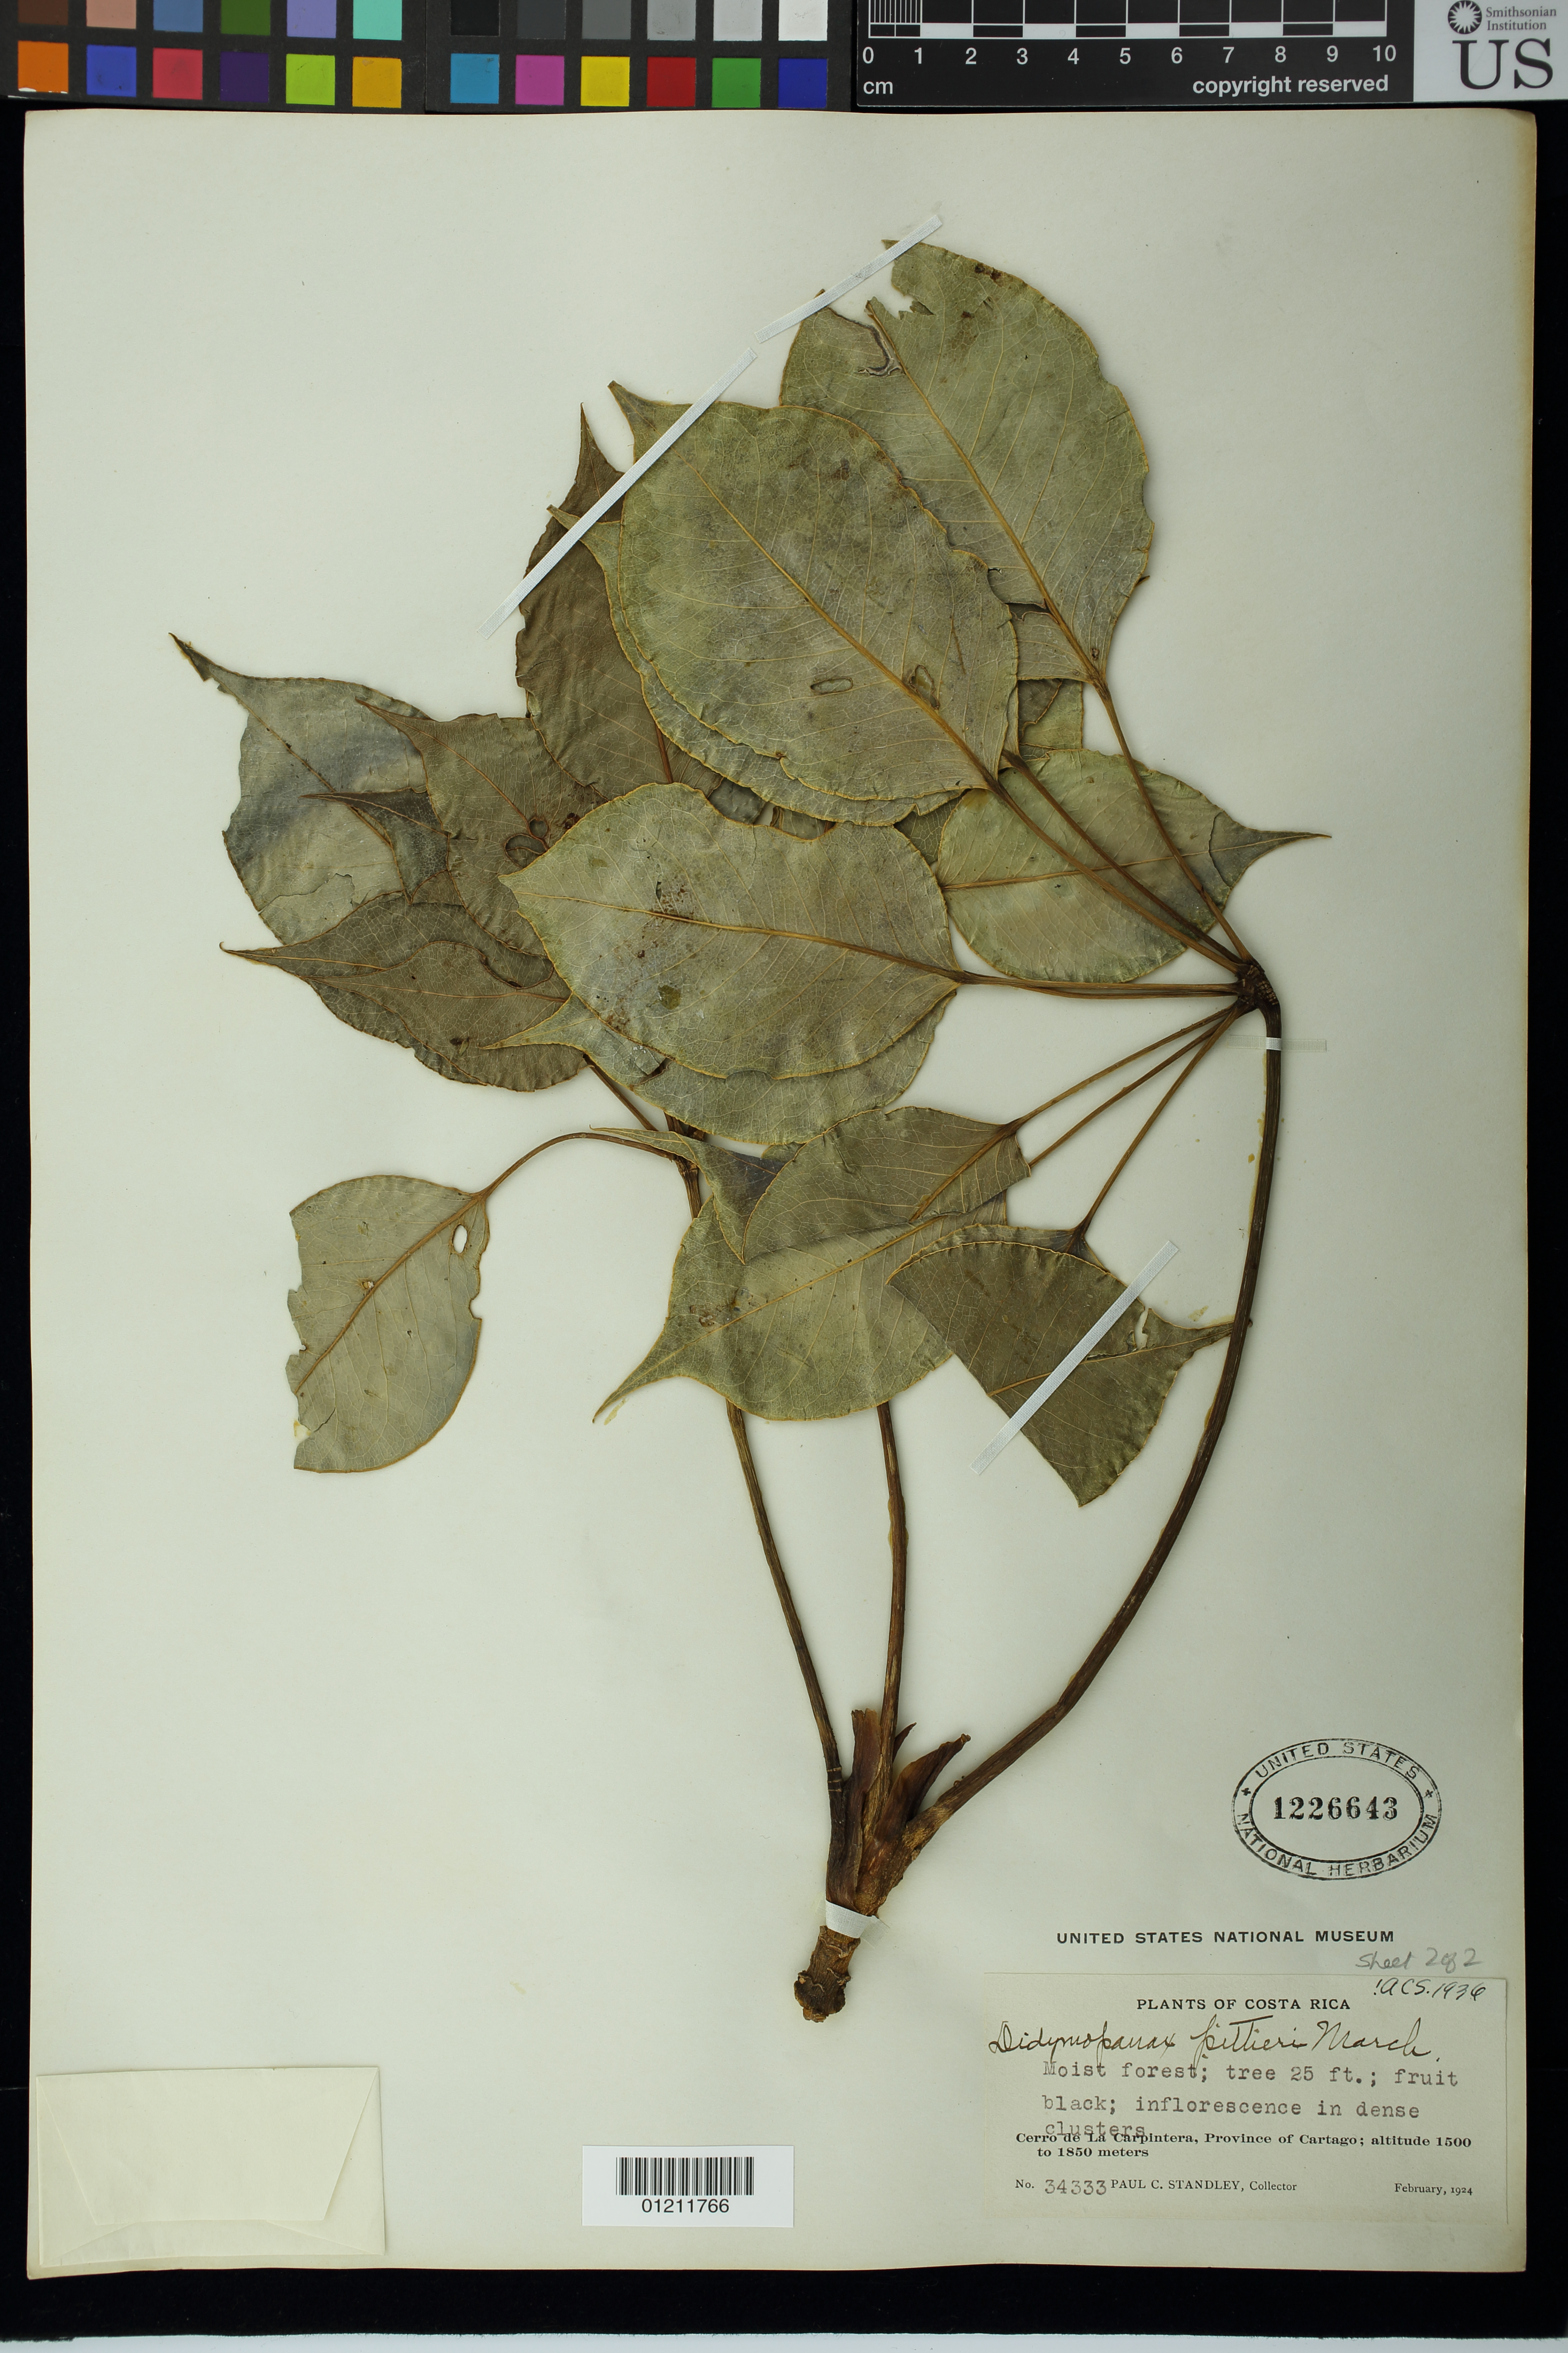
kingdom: Plantae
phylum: Tracheophyta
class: Magnoliopsida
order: Apiales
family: Araliaceae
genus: Schefflera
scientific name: Schefflera rodriguesiana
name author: Frodin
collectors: P. C. Standley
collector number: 34333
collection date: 1924-02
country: Costa Rica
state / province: Cartago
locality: Cerro de La Carpintera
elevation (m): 1500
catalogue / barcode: US 1226643